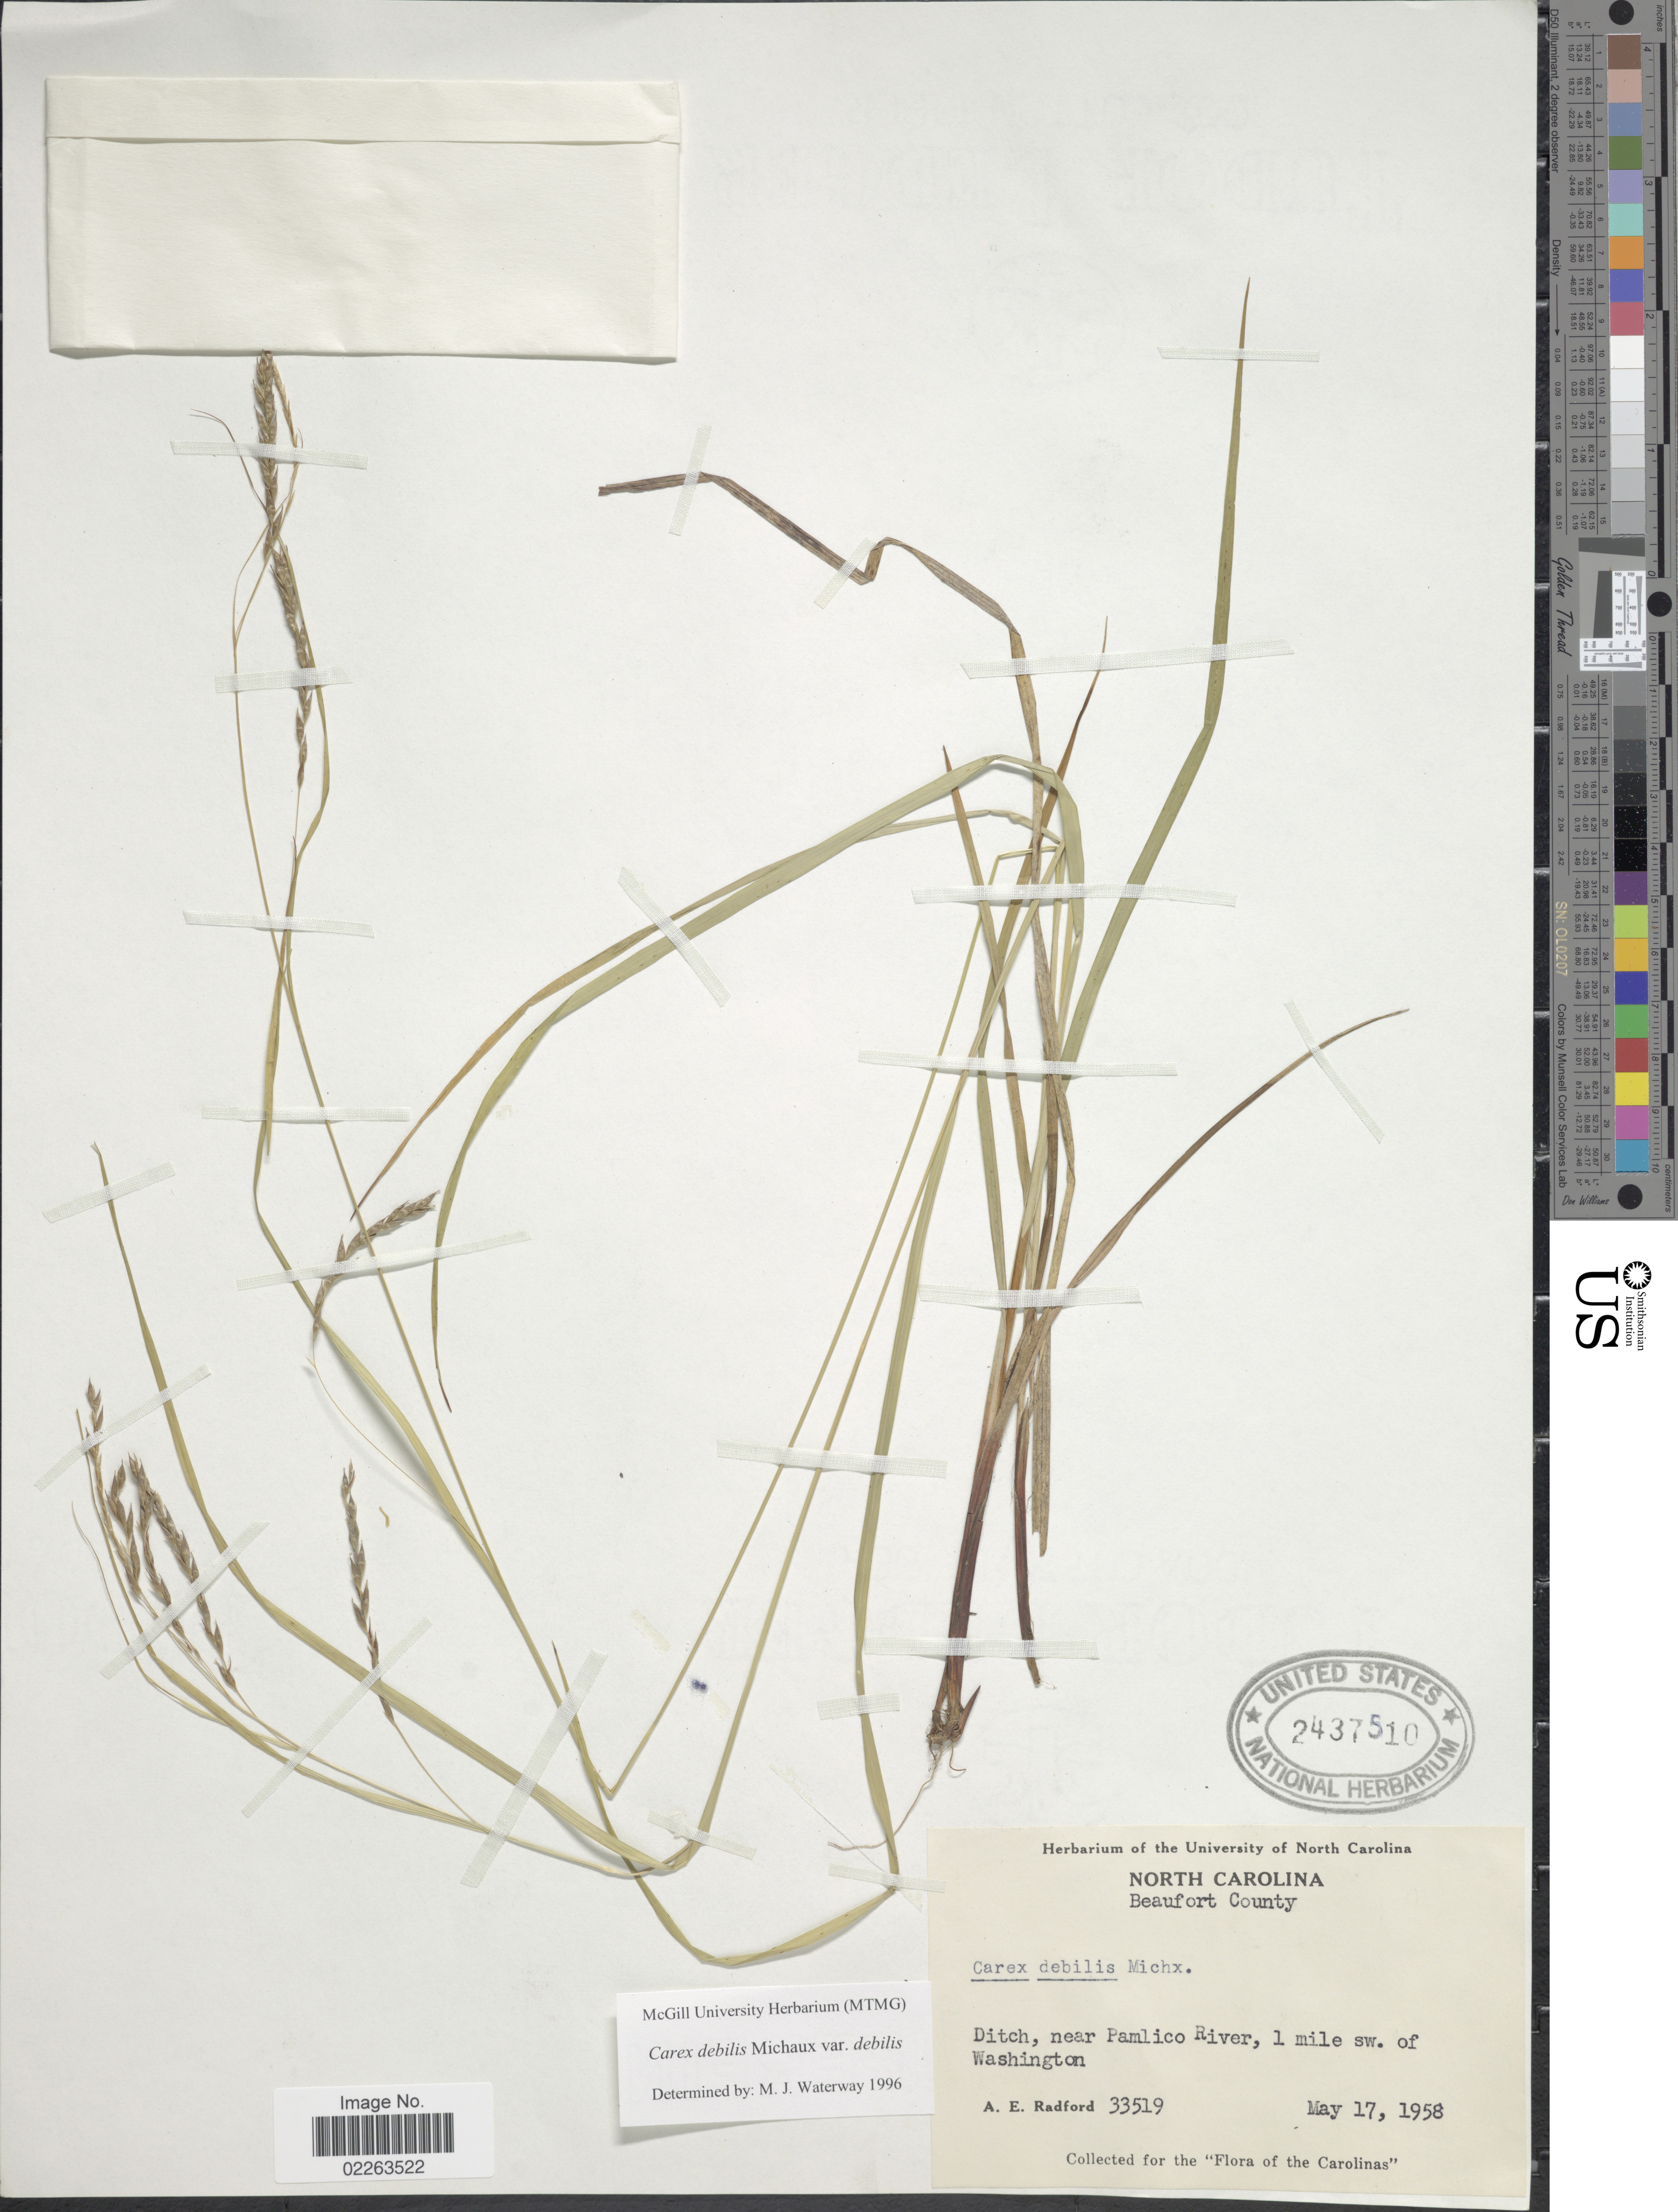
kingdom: Plantae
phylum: Tracheophyta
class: Liliopsida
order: Poales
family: Cyperaceae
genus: Carex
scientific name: Carex debilis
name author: Michx.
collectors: A. E. Radford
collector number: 33519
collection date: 1958-05-17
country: United States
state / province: North Carolina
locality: Beaufort County. Ditch, near Pamlico River, 1 mile sw. of Washington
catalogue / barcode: US 2437510